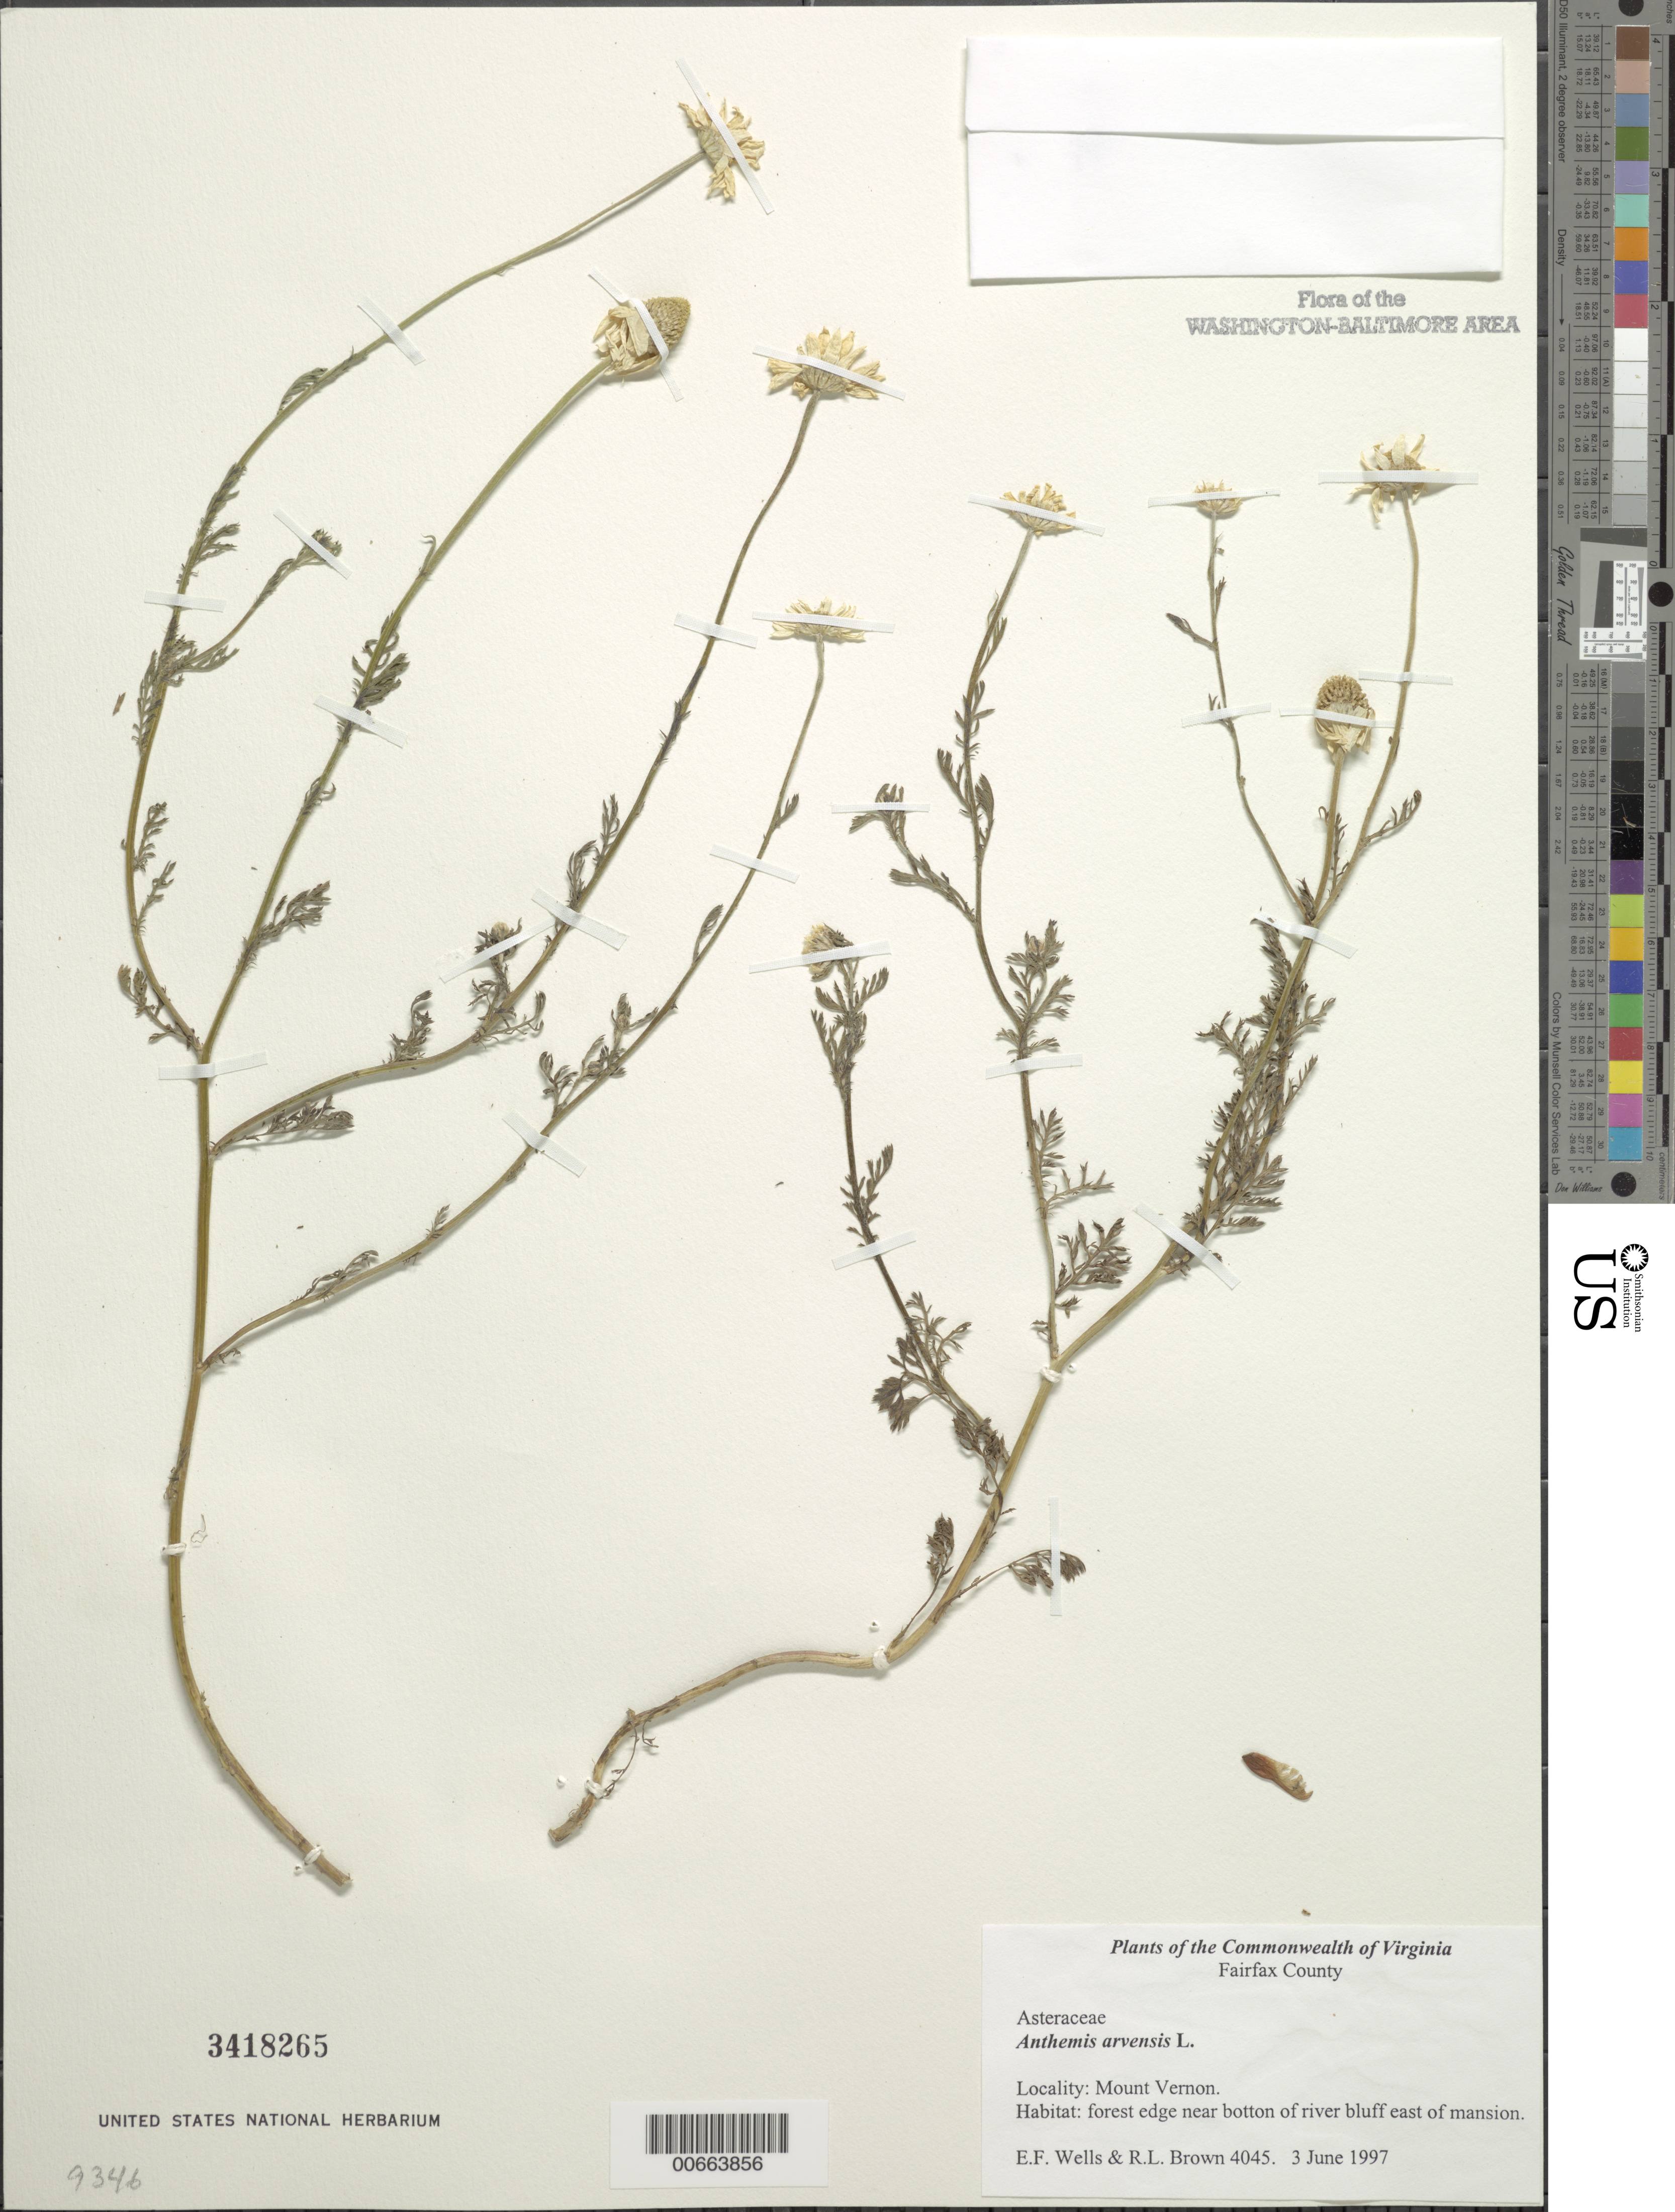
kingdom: Plantae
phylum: Tracheophyta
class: Magnoliopsida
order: Asterales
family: Asteraceae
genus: Anthemis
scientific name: Anthemis arvensis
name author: L.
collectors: E. F. Wells & R. L. Brown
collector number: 4045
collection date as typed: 03 Jun 1997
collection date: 1997-06-03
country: United States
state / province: Virginia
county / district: Fairfax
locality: Mount Vernon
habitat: forest edge near botton of river bluff east of mansion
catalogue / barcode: US 3418265